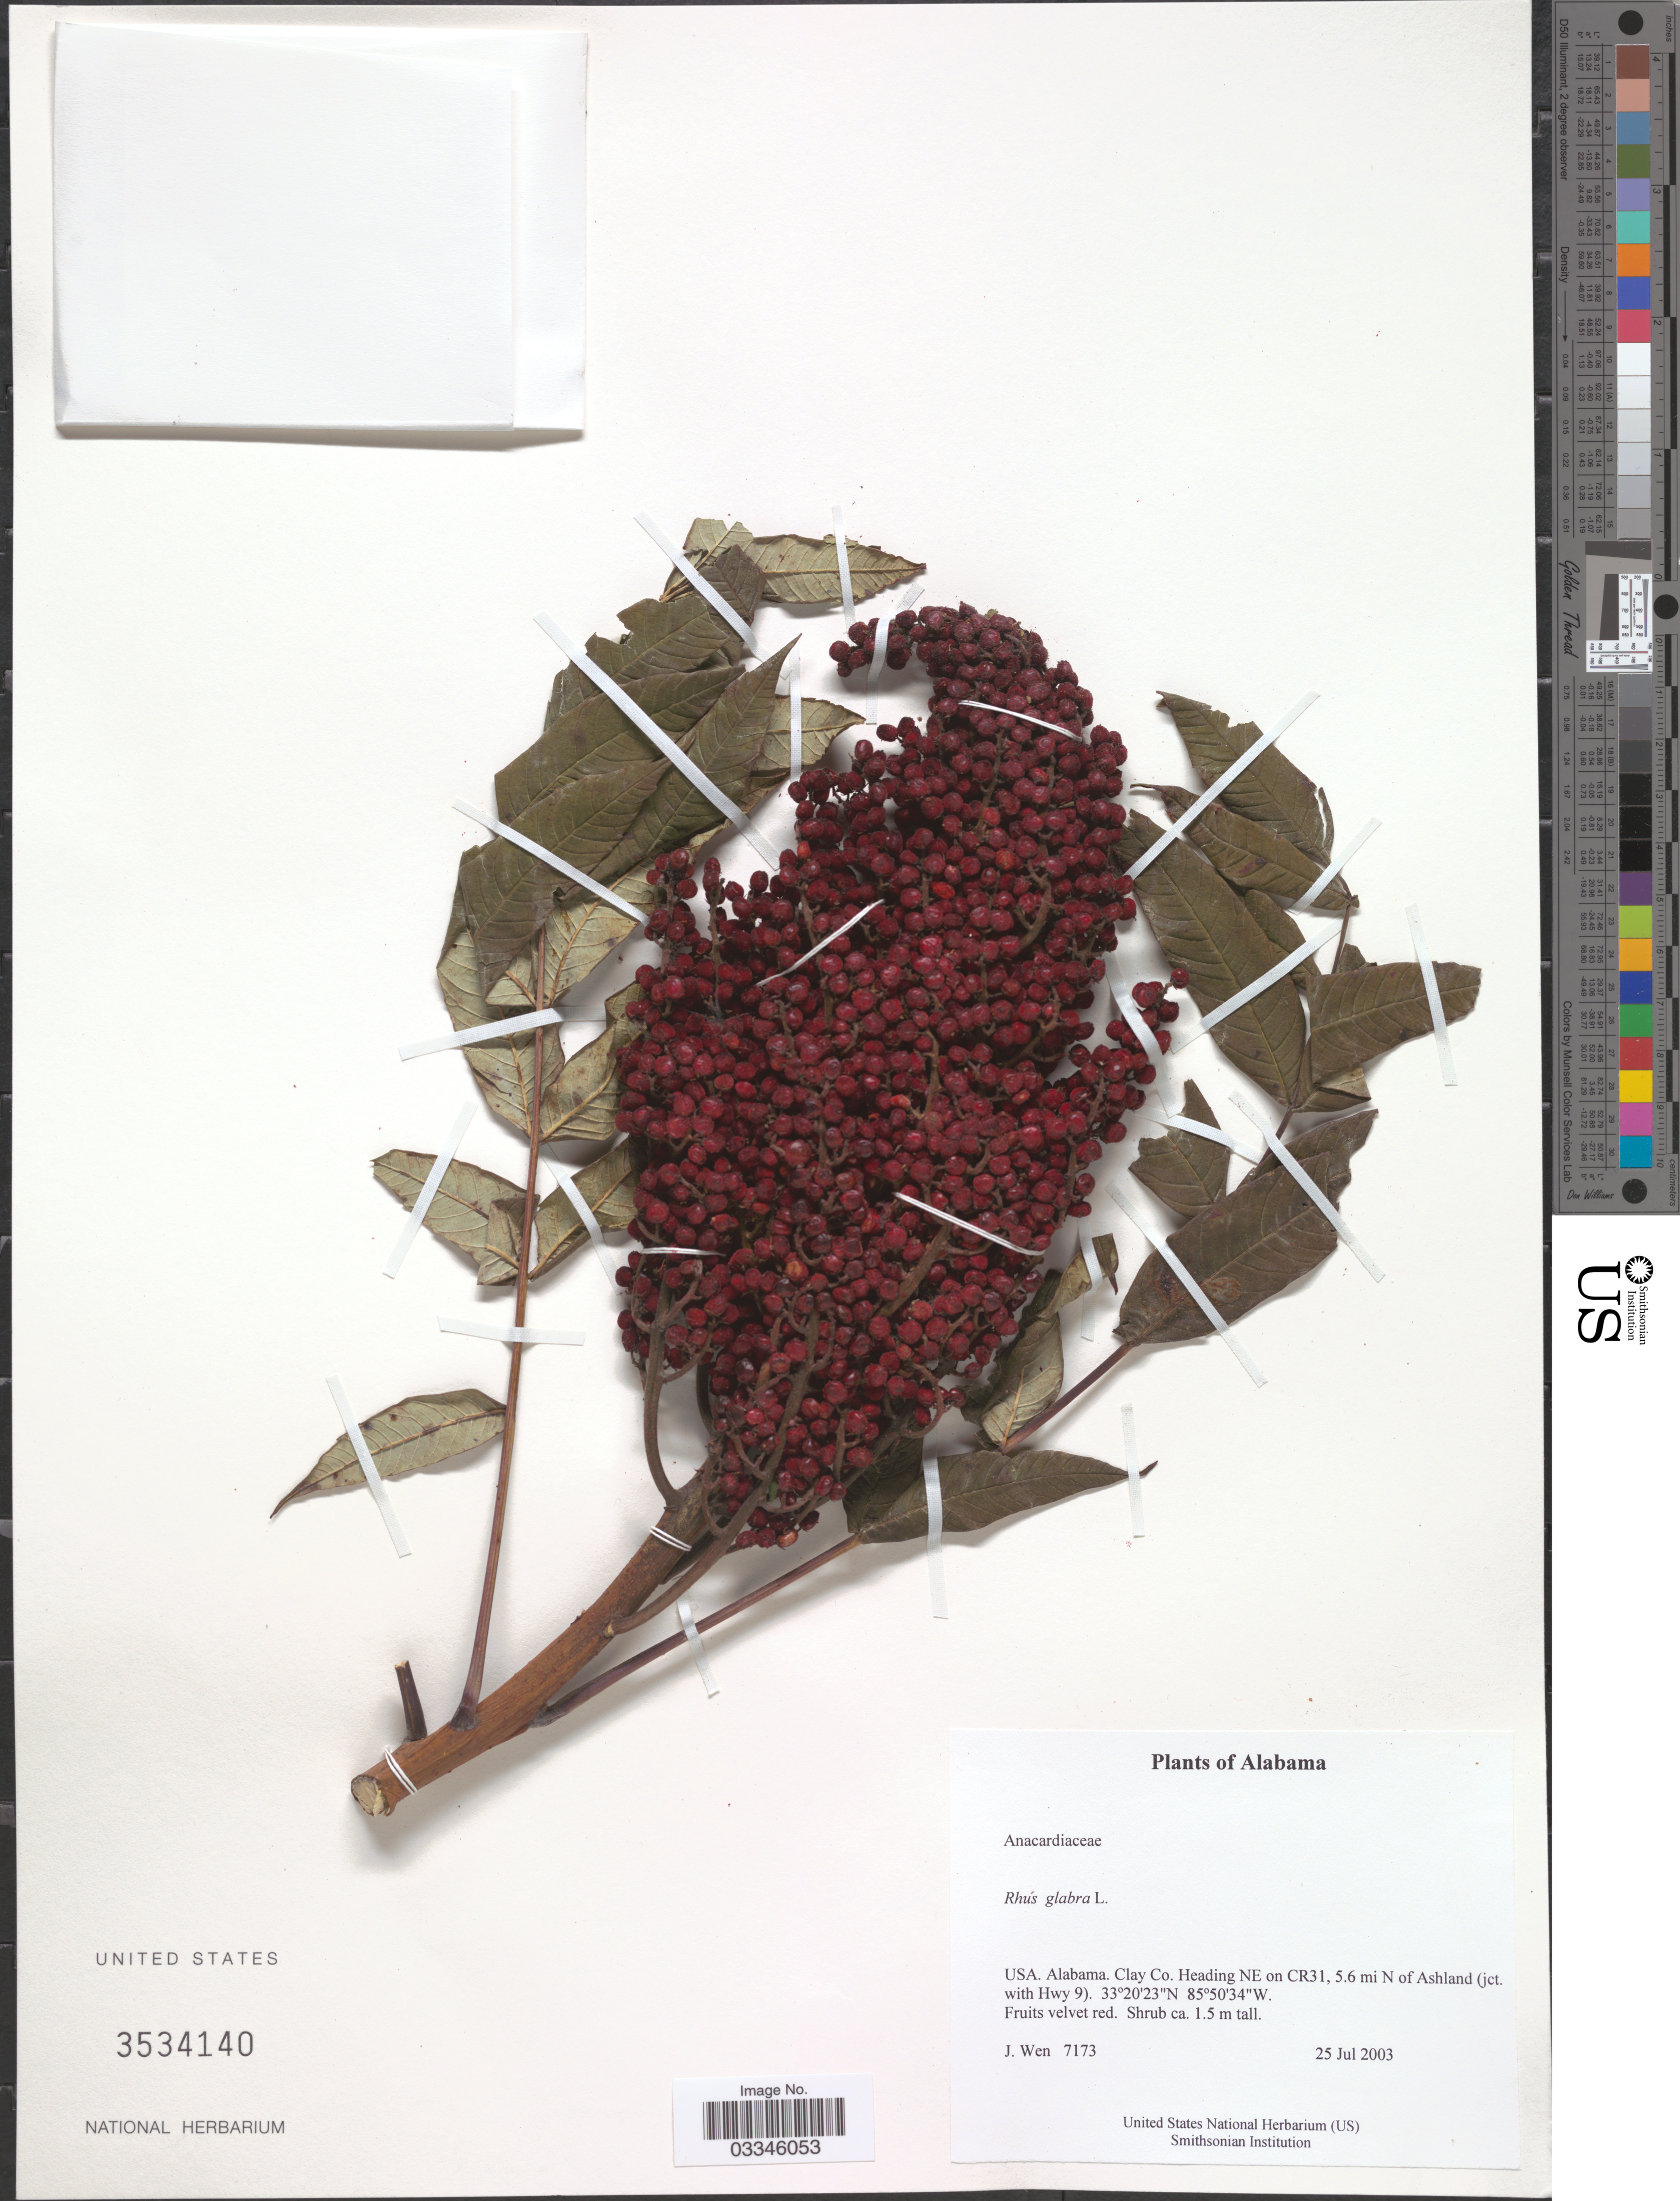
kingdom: Plantae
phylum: Tracheophyta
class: Magnoliopsida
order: Sapindales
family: Anacardiaceae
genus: Rhus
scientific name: Rhus glabra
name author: L.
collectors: J. Wen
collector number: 7173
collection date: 2003-07-25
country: United States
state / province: Alabama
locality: Clay Co. Heading NE on CR31, 5.6 mi N of Ashland (jct. with Hwy 9).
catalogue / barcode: US 3534140